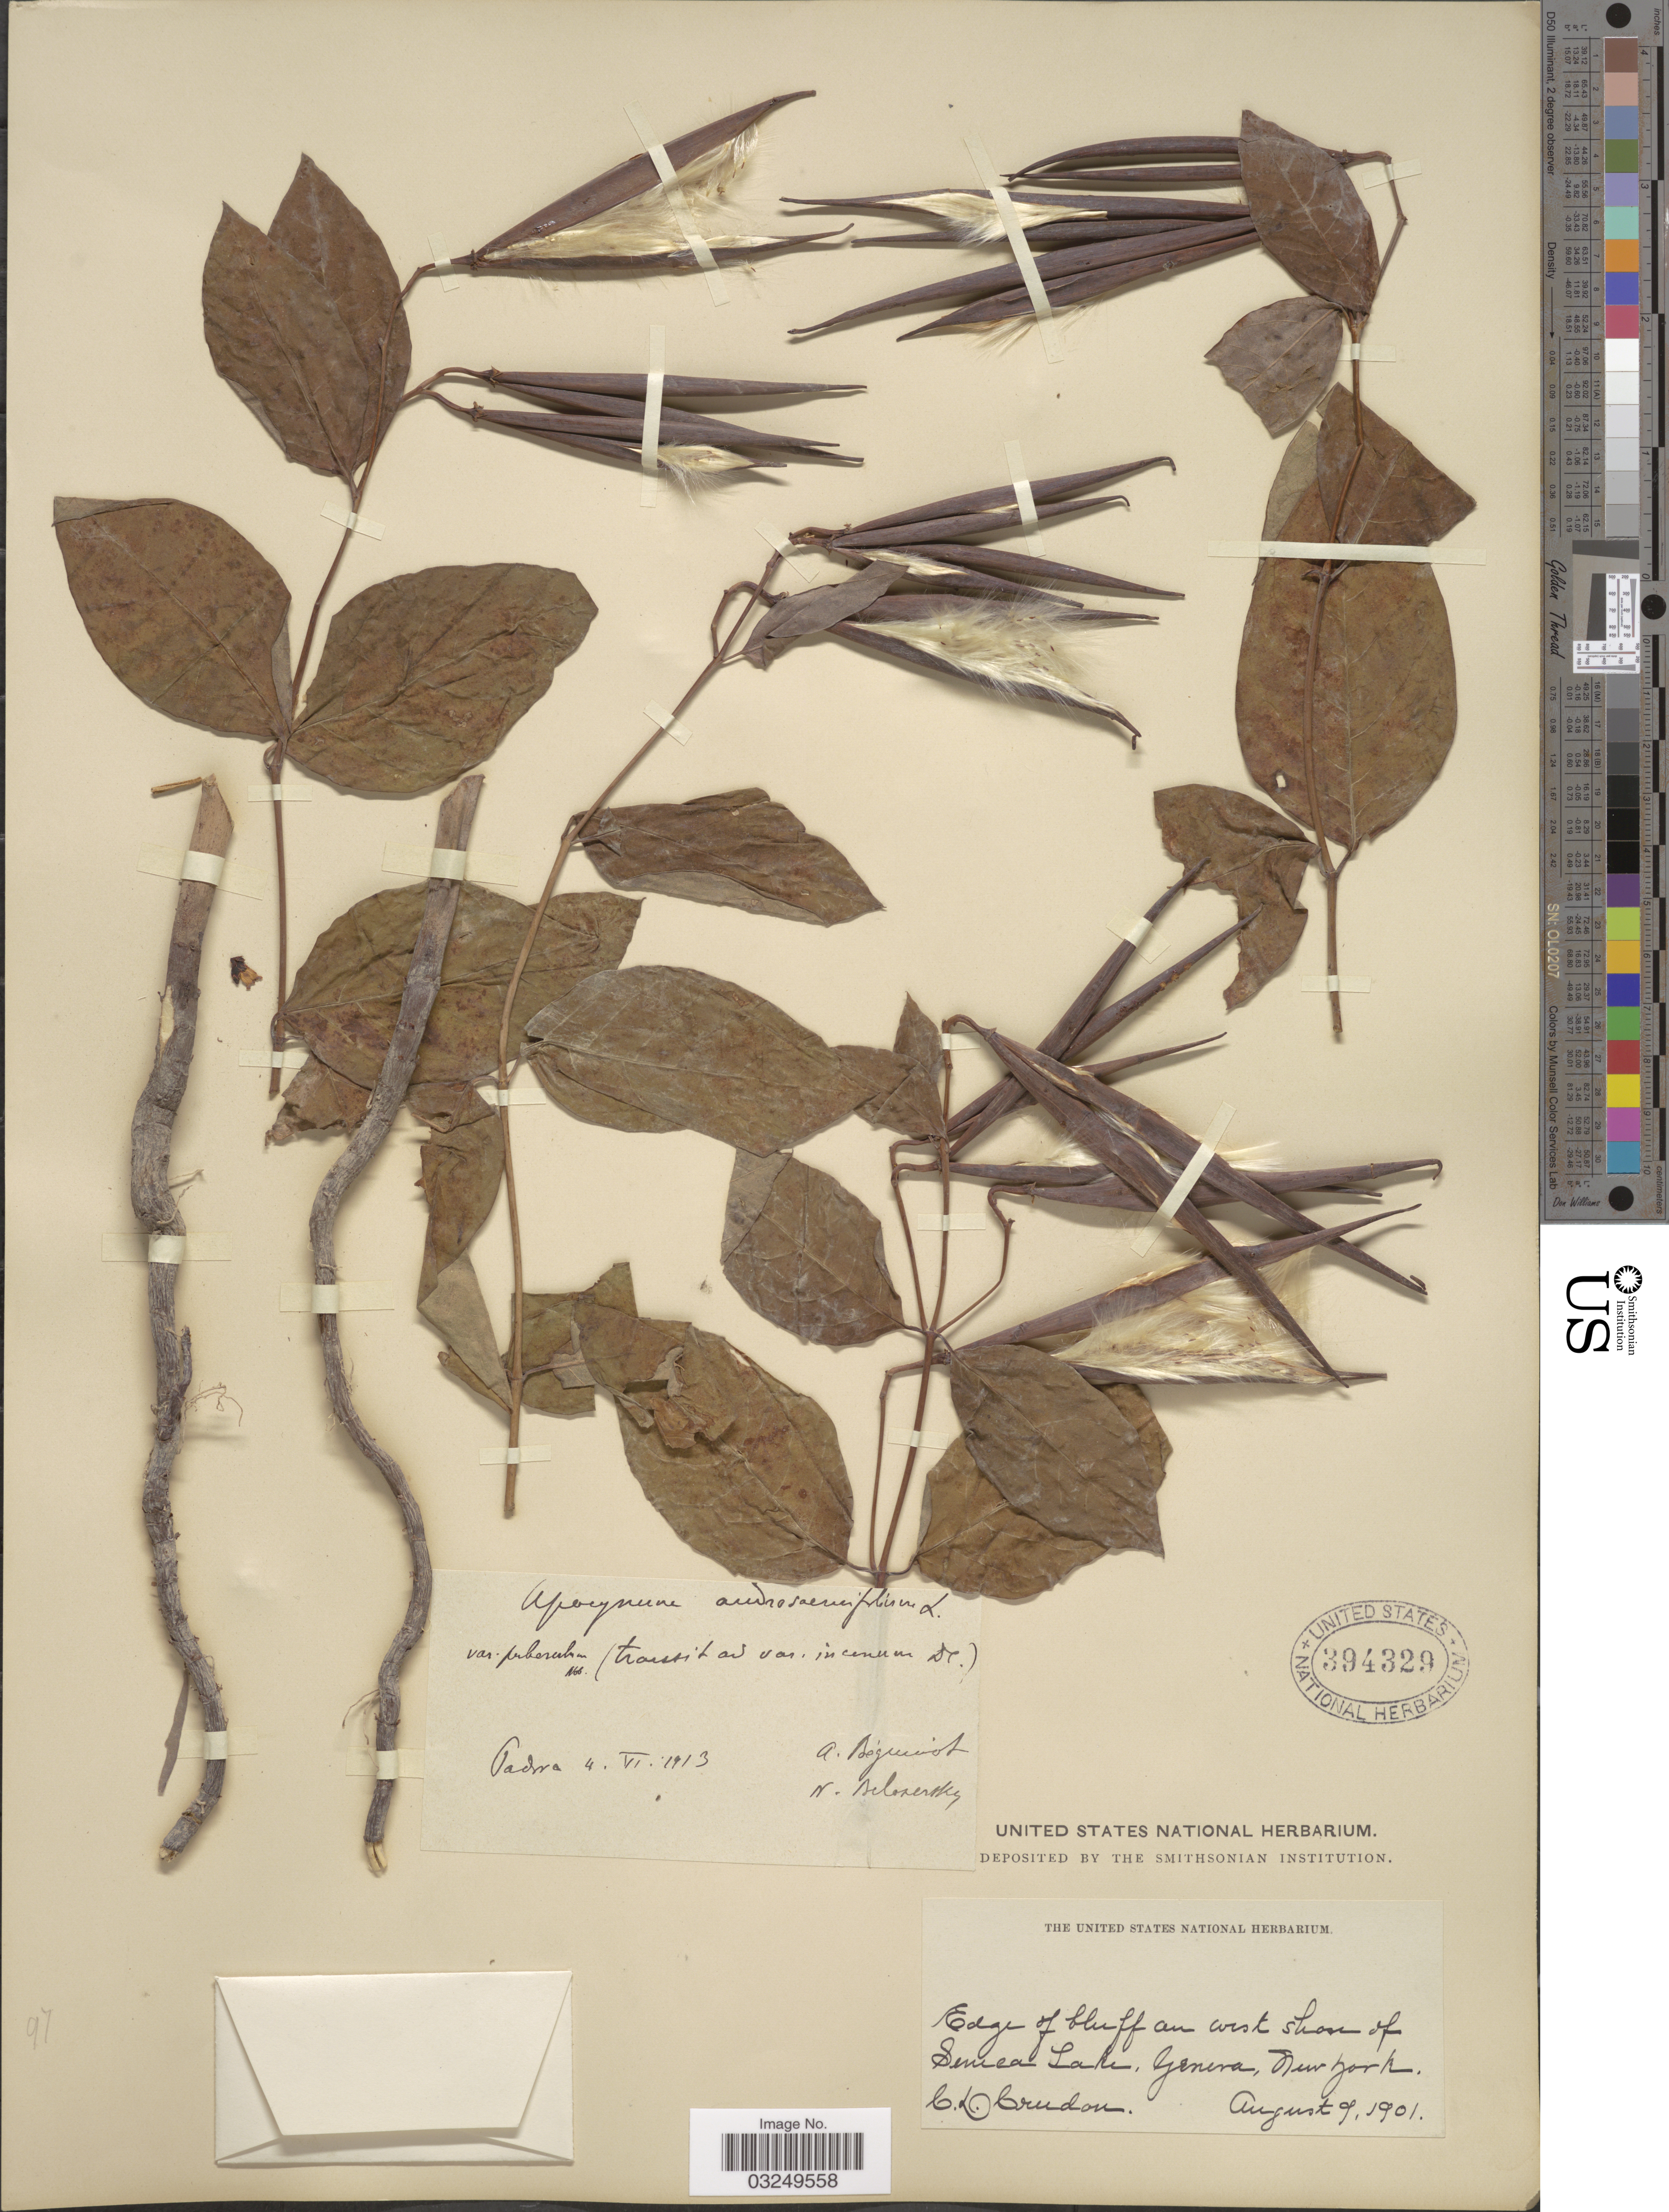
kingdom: Plantae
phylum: Tracheophyta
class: Magnoliopsida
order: Gentianales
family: Apocynaceae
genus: Apocynum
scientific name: Apocynum androsaemifolium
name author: L.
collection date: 1901-08-09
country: United States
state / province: New York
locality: Senea Lake, Geneva.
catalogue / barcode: US 394329